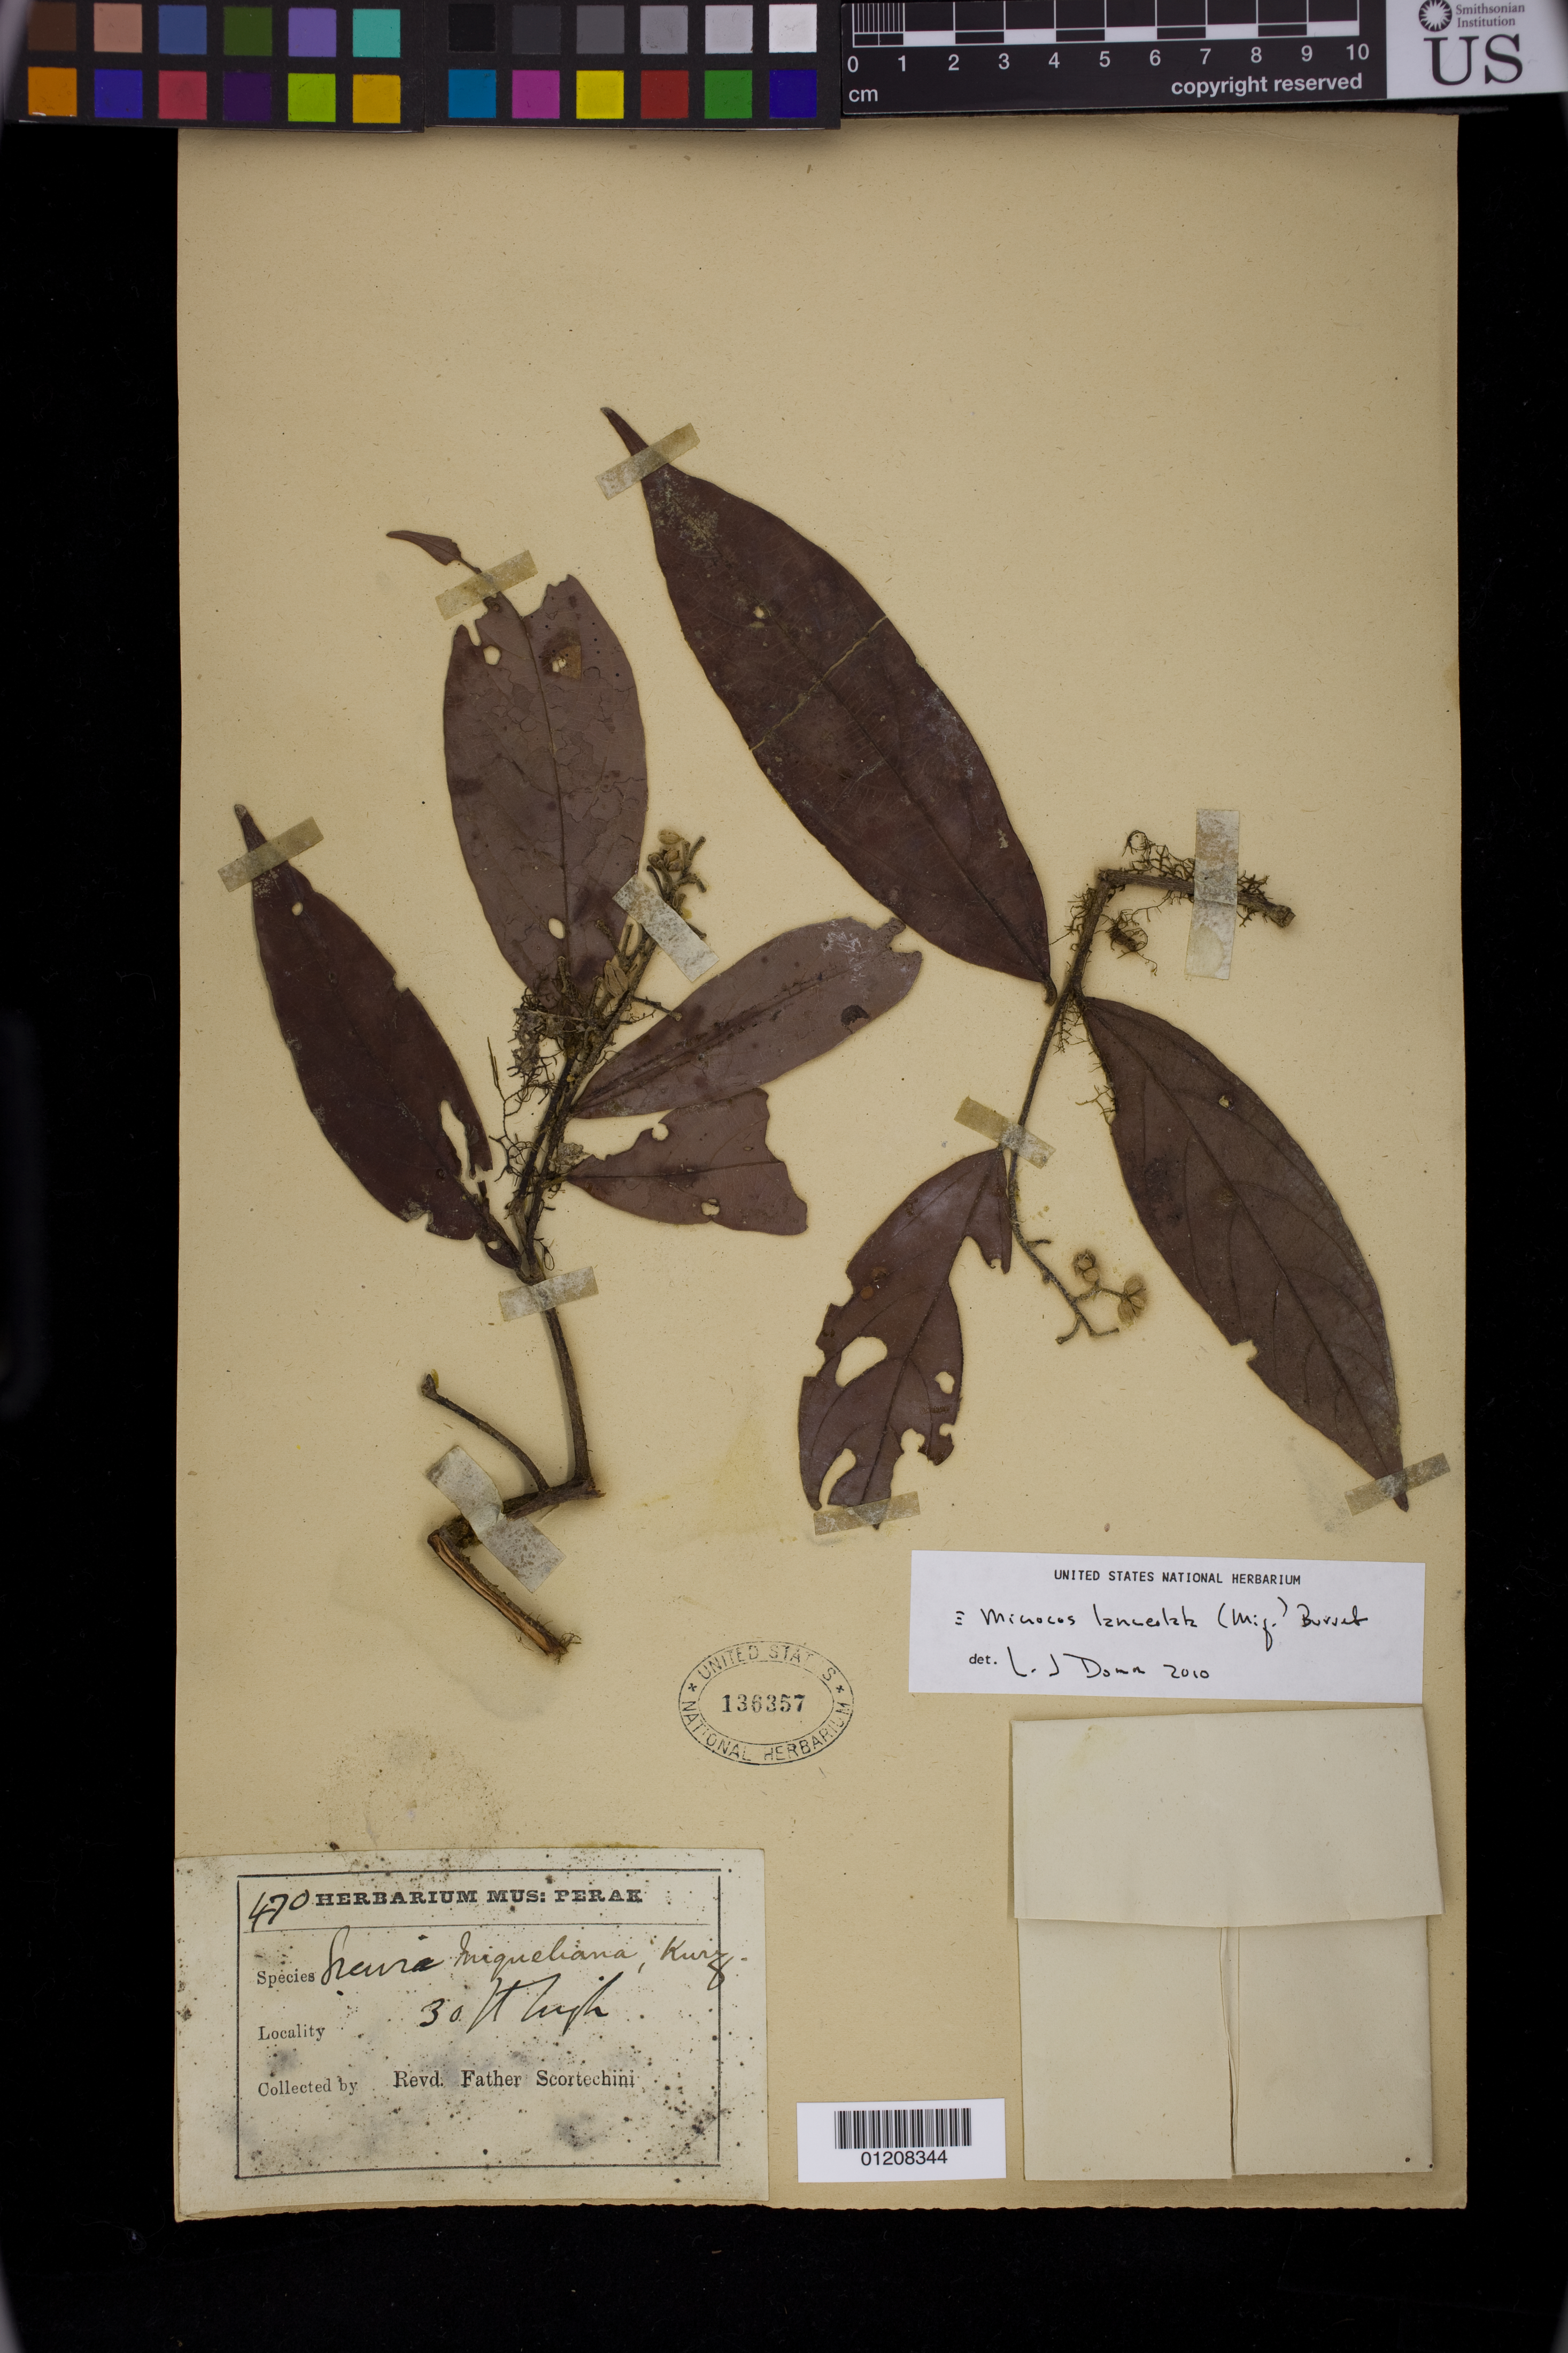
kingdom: Plantae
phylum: Tracheophyta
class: Magnoliopsida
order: Malvales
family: Malvaceae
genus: Microcos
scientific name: Microcos lanceolata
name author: Burret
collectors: Fr. Scortechini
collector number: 470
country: Malaysia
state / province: Perak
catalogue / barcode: US 136357